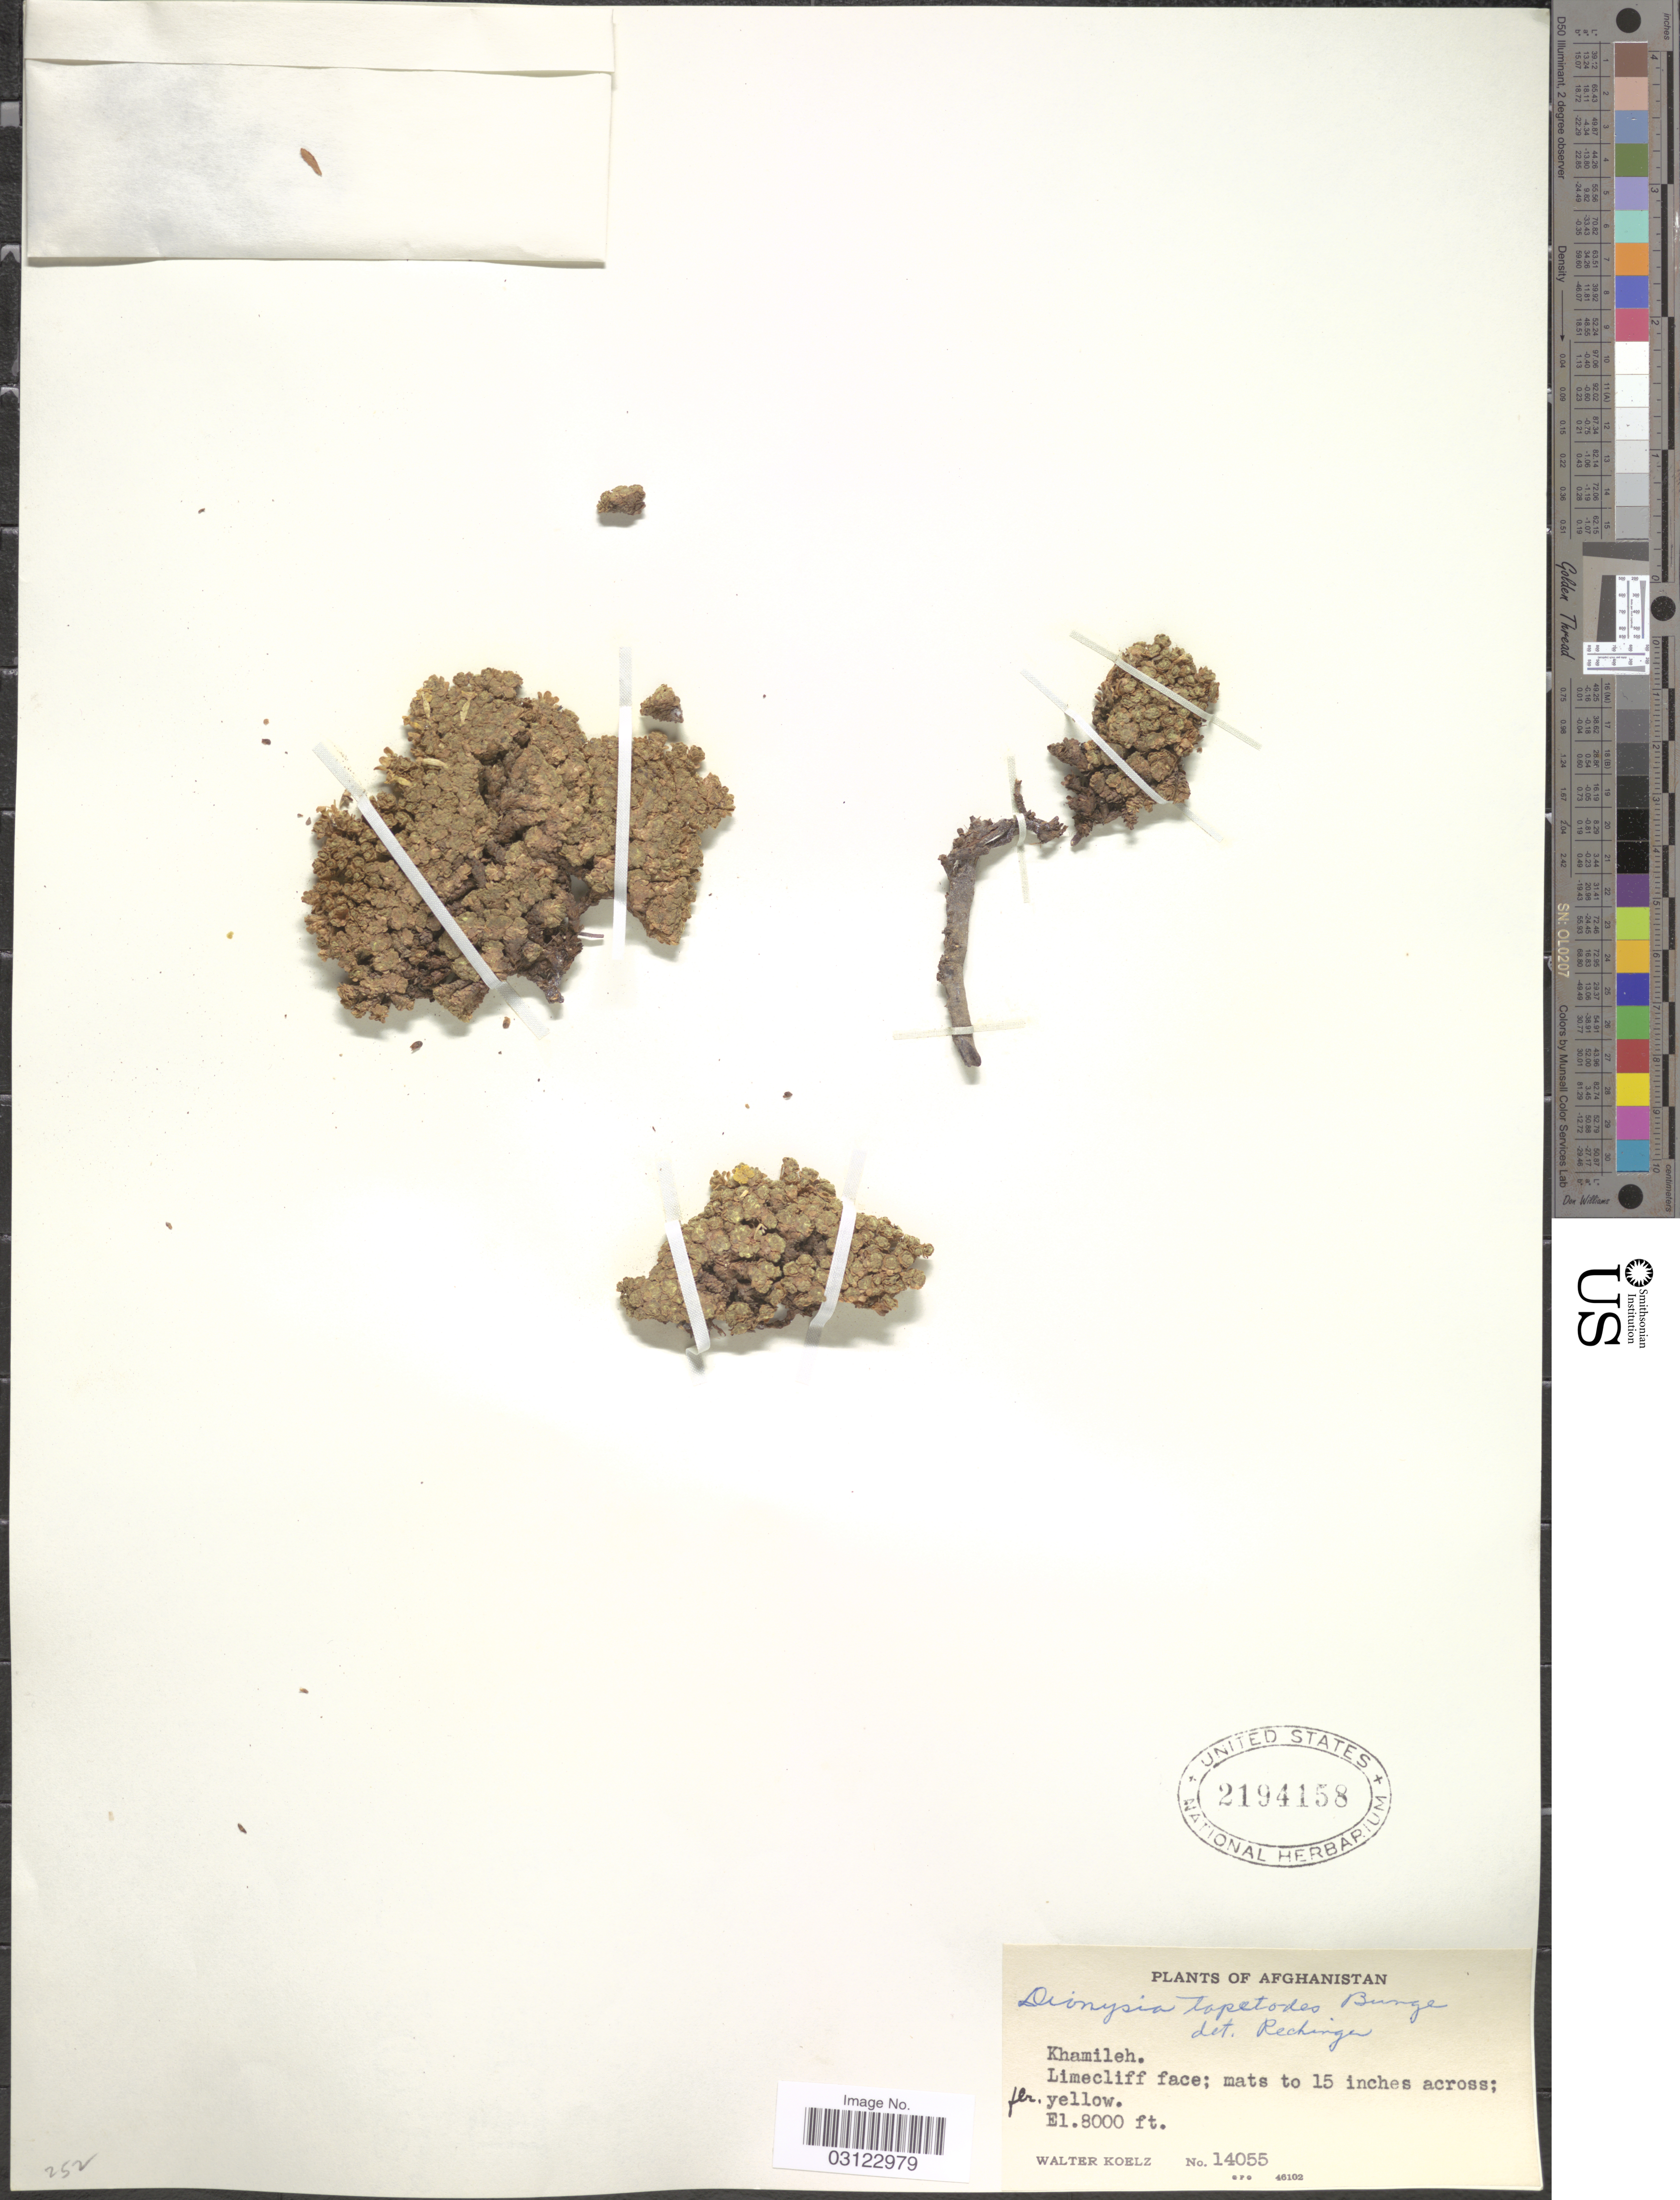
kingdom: Plantae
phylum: Tracheophyta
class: Magnoliopsida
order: Ericales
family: Primulaceae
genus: Dionysia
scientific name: Dionysia tapetodes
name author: Bunge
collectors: W. N. Koelz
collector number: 14055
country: Afghanistan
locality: Khamileh.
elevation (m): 2438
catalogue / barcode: US 2194158